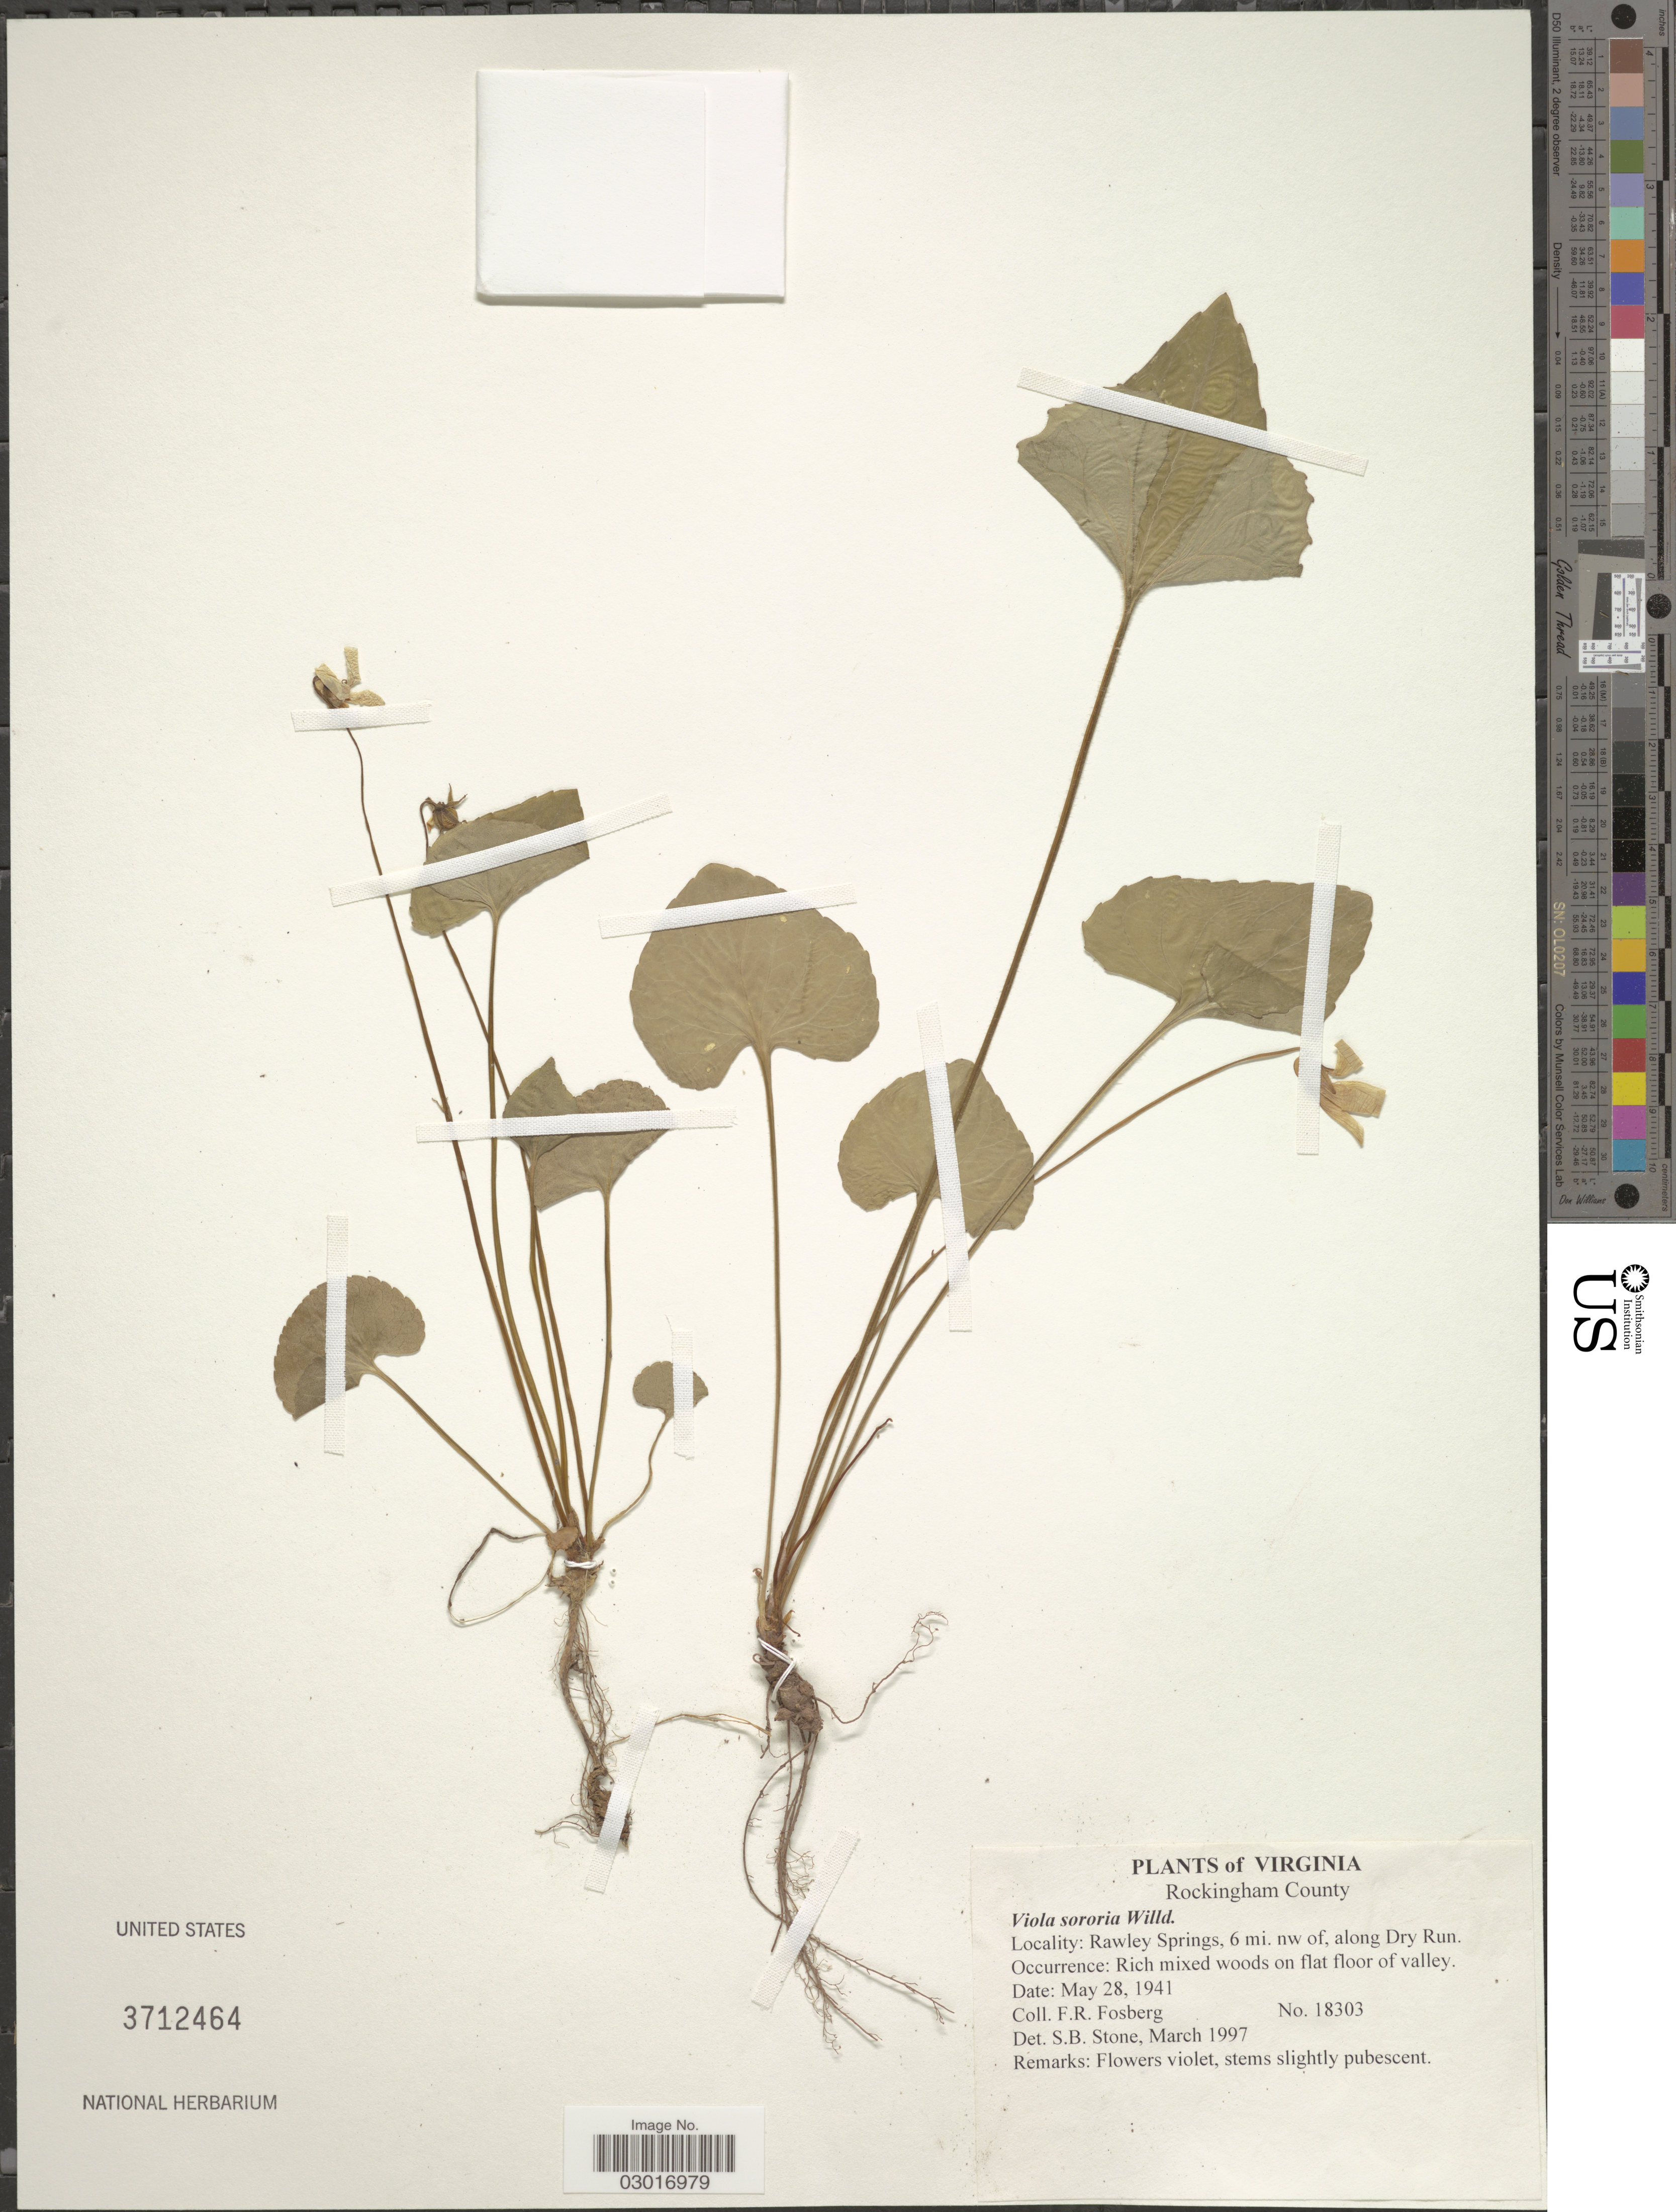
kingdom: Plantae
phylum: Tracheophyta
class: Magnoliopsida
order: Malpighiales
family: Violaceae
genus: Viola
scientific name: Viola sororia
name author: Willd.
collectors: F. R. Fosberg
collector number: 18303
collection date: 1941-05-28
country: United States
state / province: Virginia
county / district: Rockingham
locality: Rockingham County, Rawley Springs, 6 mi. nw of, along Dry Run.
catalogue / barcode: US 3712464